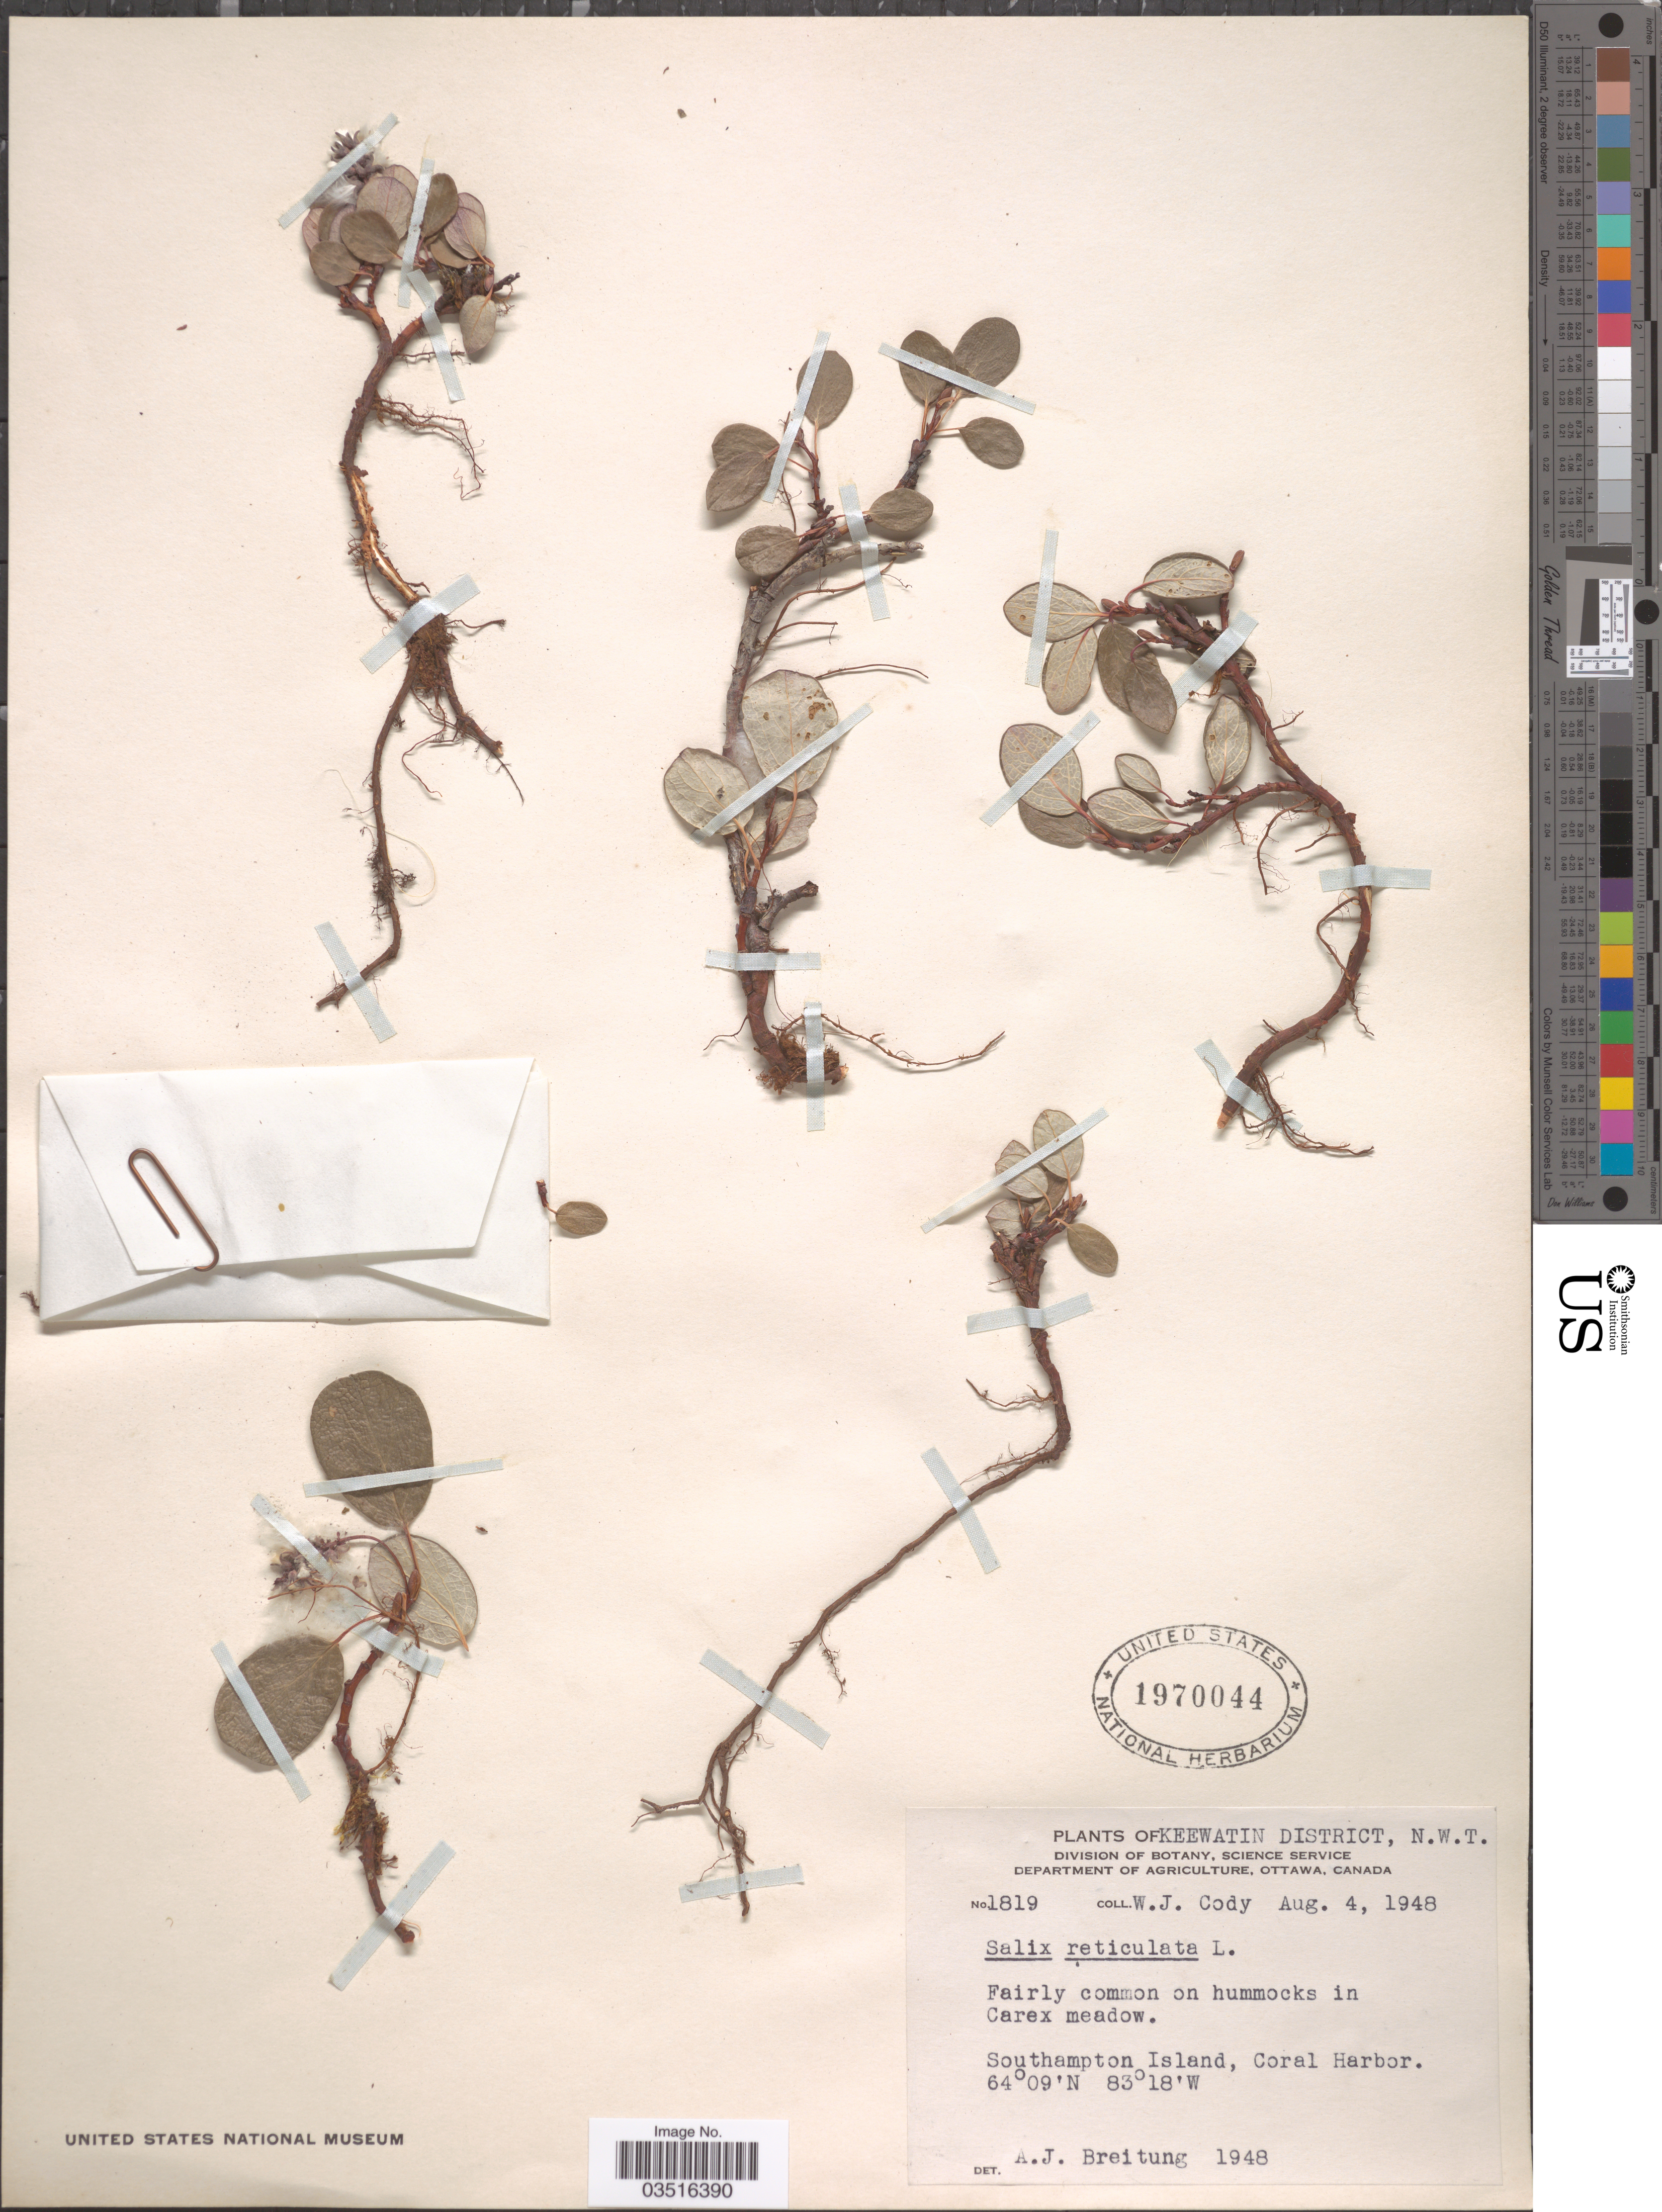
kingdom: Plantae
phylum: Tracheophyta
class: Magnoliopsida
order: Malpighiales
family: Salicaceae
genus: Salix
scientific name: Salix reticulata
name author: L.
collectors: W. Cody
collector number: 1819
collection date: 1948-08-04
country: Canada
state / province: Northwest Territories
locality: Keewatin District. Southampton Island, Coral Harbor.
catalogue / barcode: US 1970044